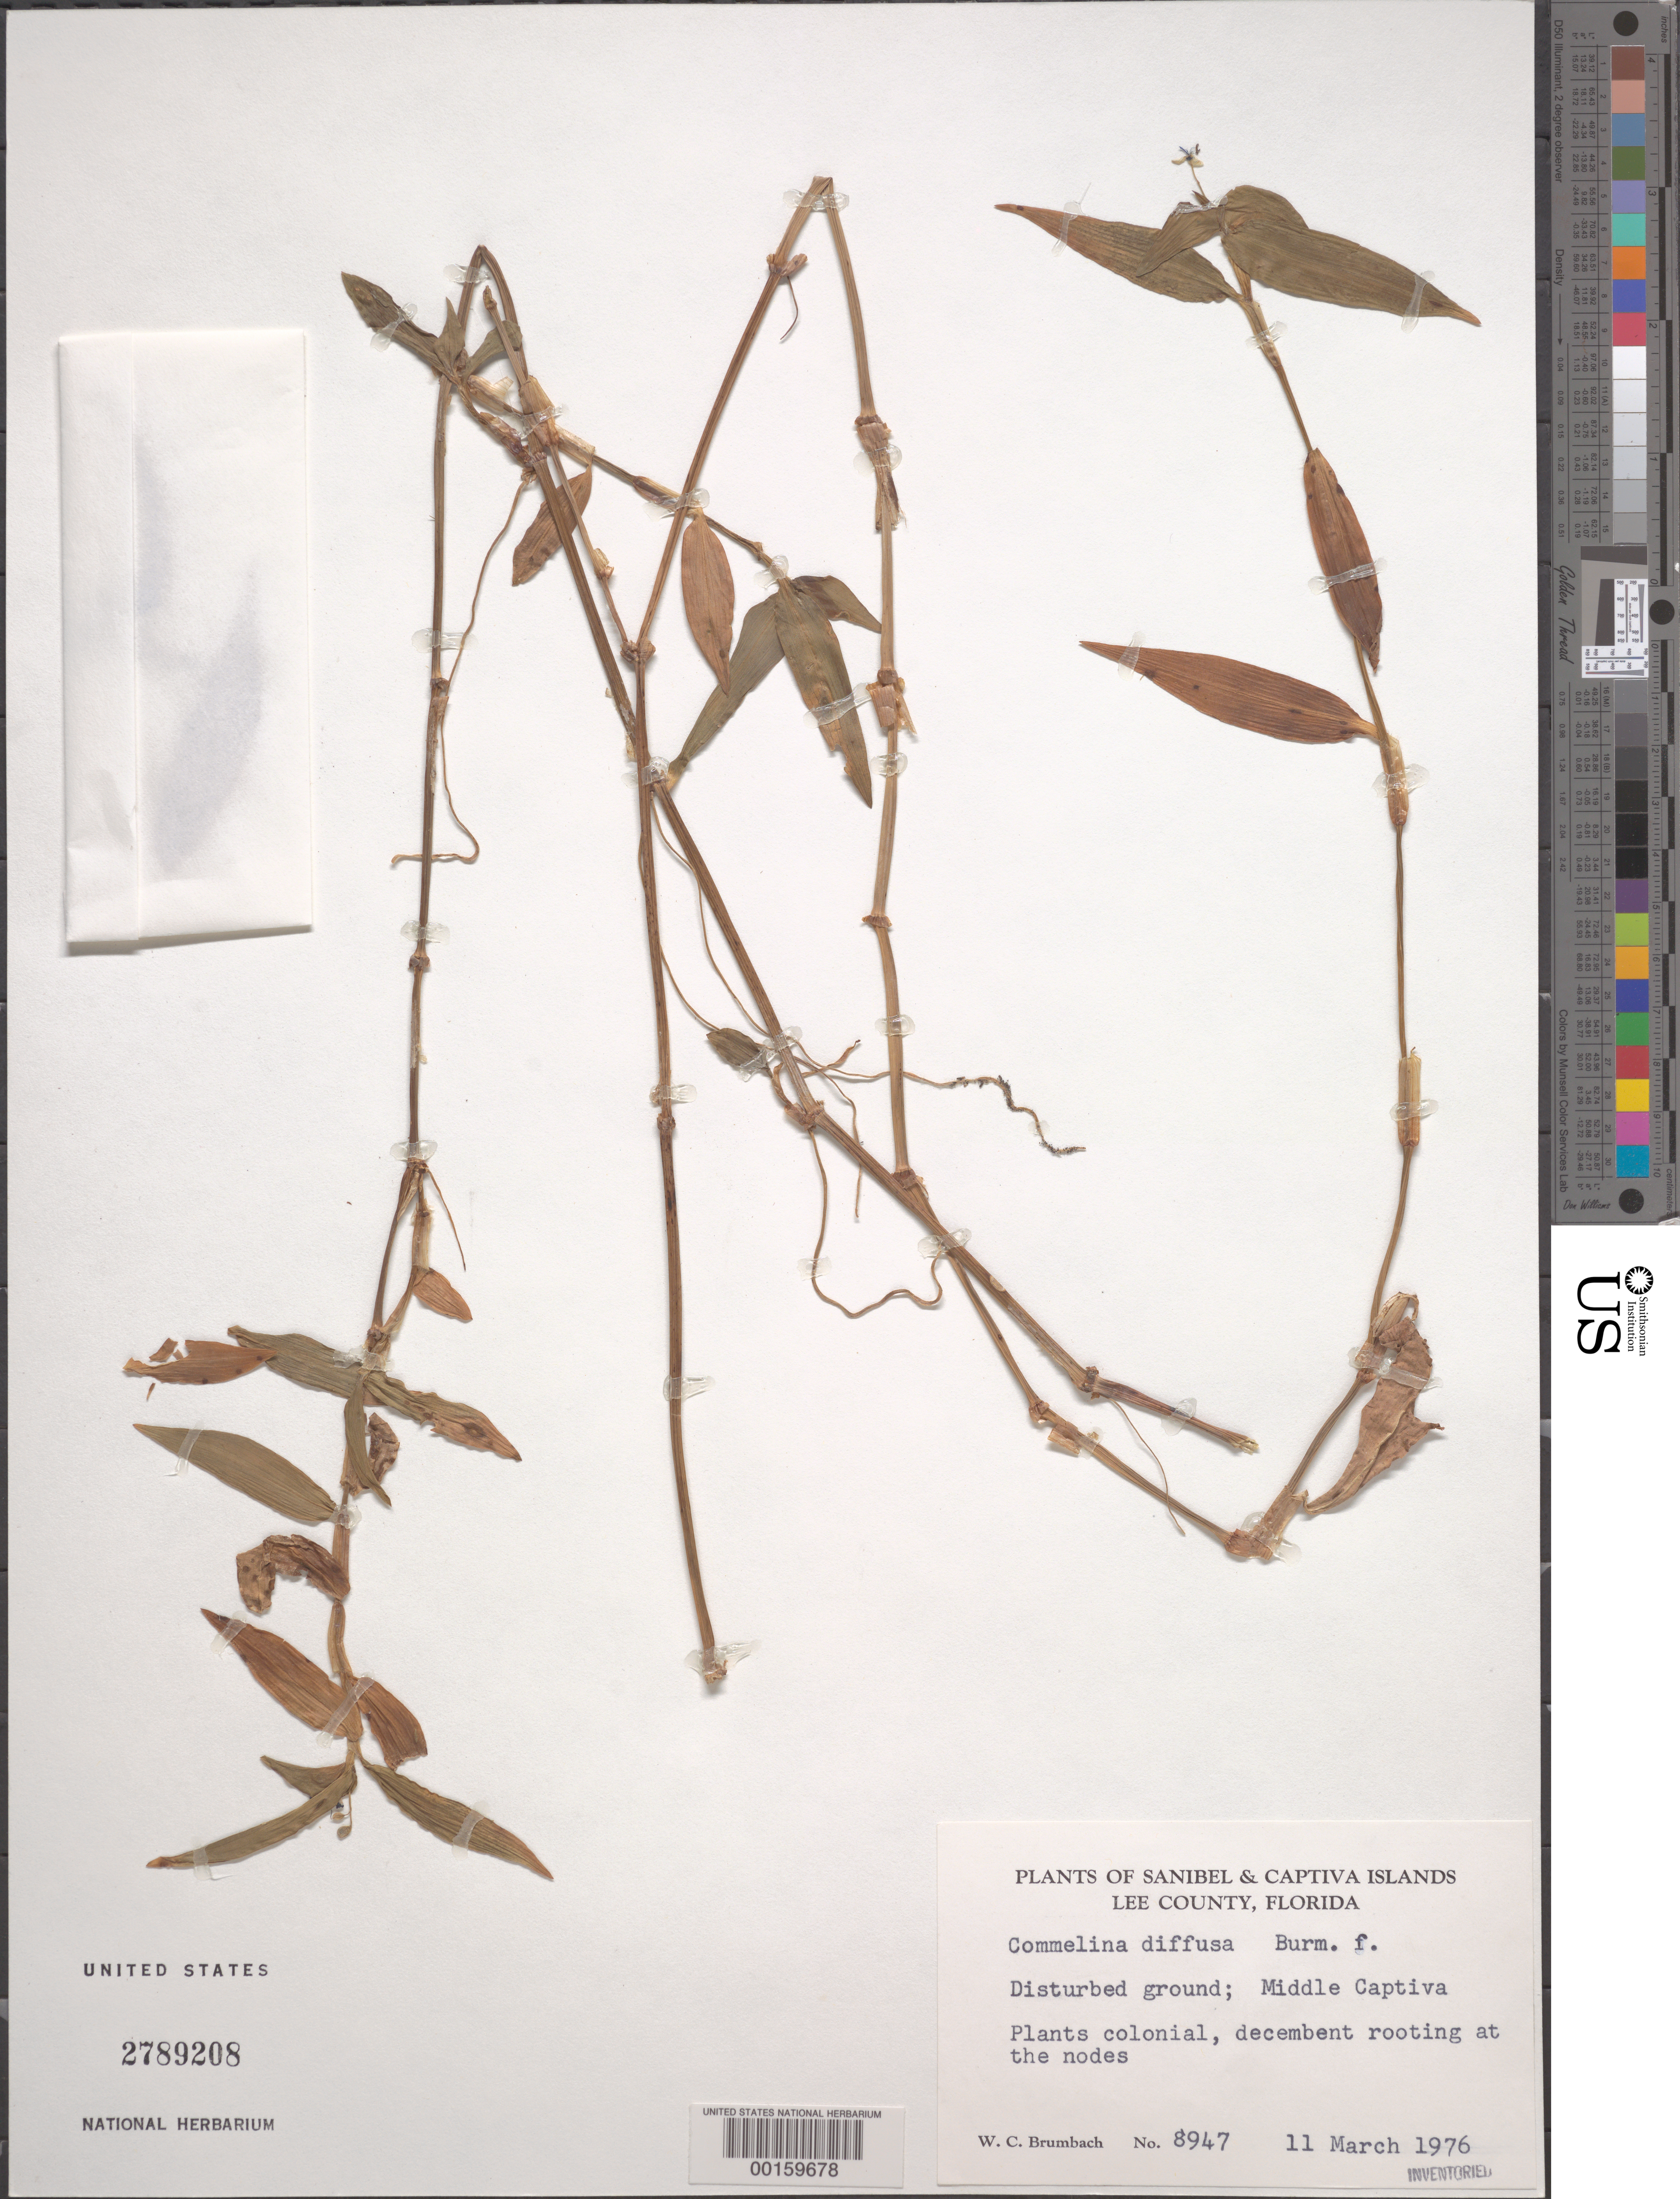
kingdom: Plantae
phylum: Tracheophyta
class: Liliopsida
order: Commelinales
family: Commelinaceae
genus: Commelina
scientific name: Commelina diffusa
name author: Burm. f.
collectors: W. C. Brumbach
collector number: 8947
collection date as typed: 11 Mar 1976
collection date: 1976-03-11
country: United States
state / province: Florida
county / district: Lee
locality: Middle captiva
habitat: Disturbed ground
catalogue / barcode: US 2789208